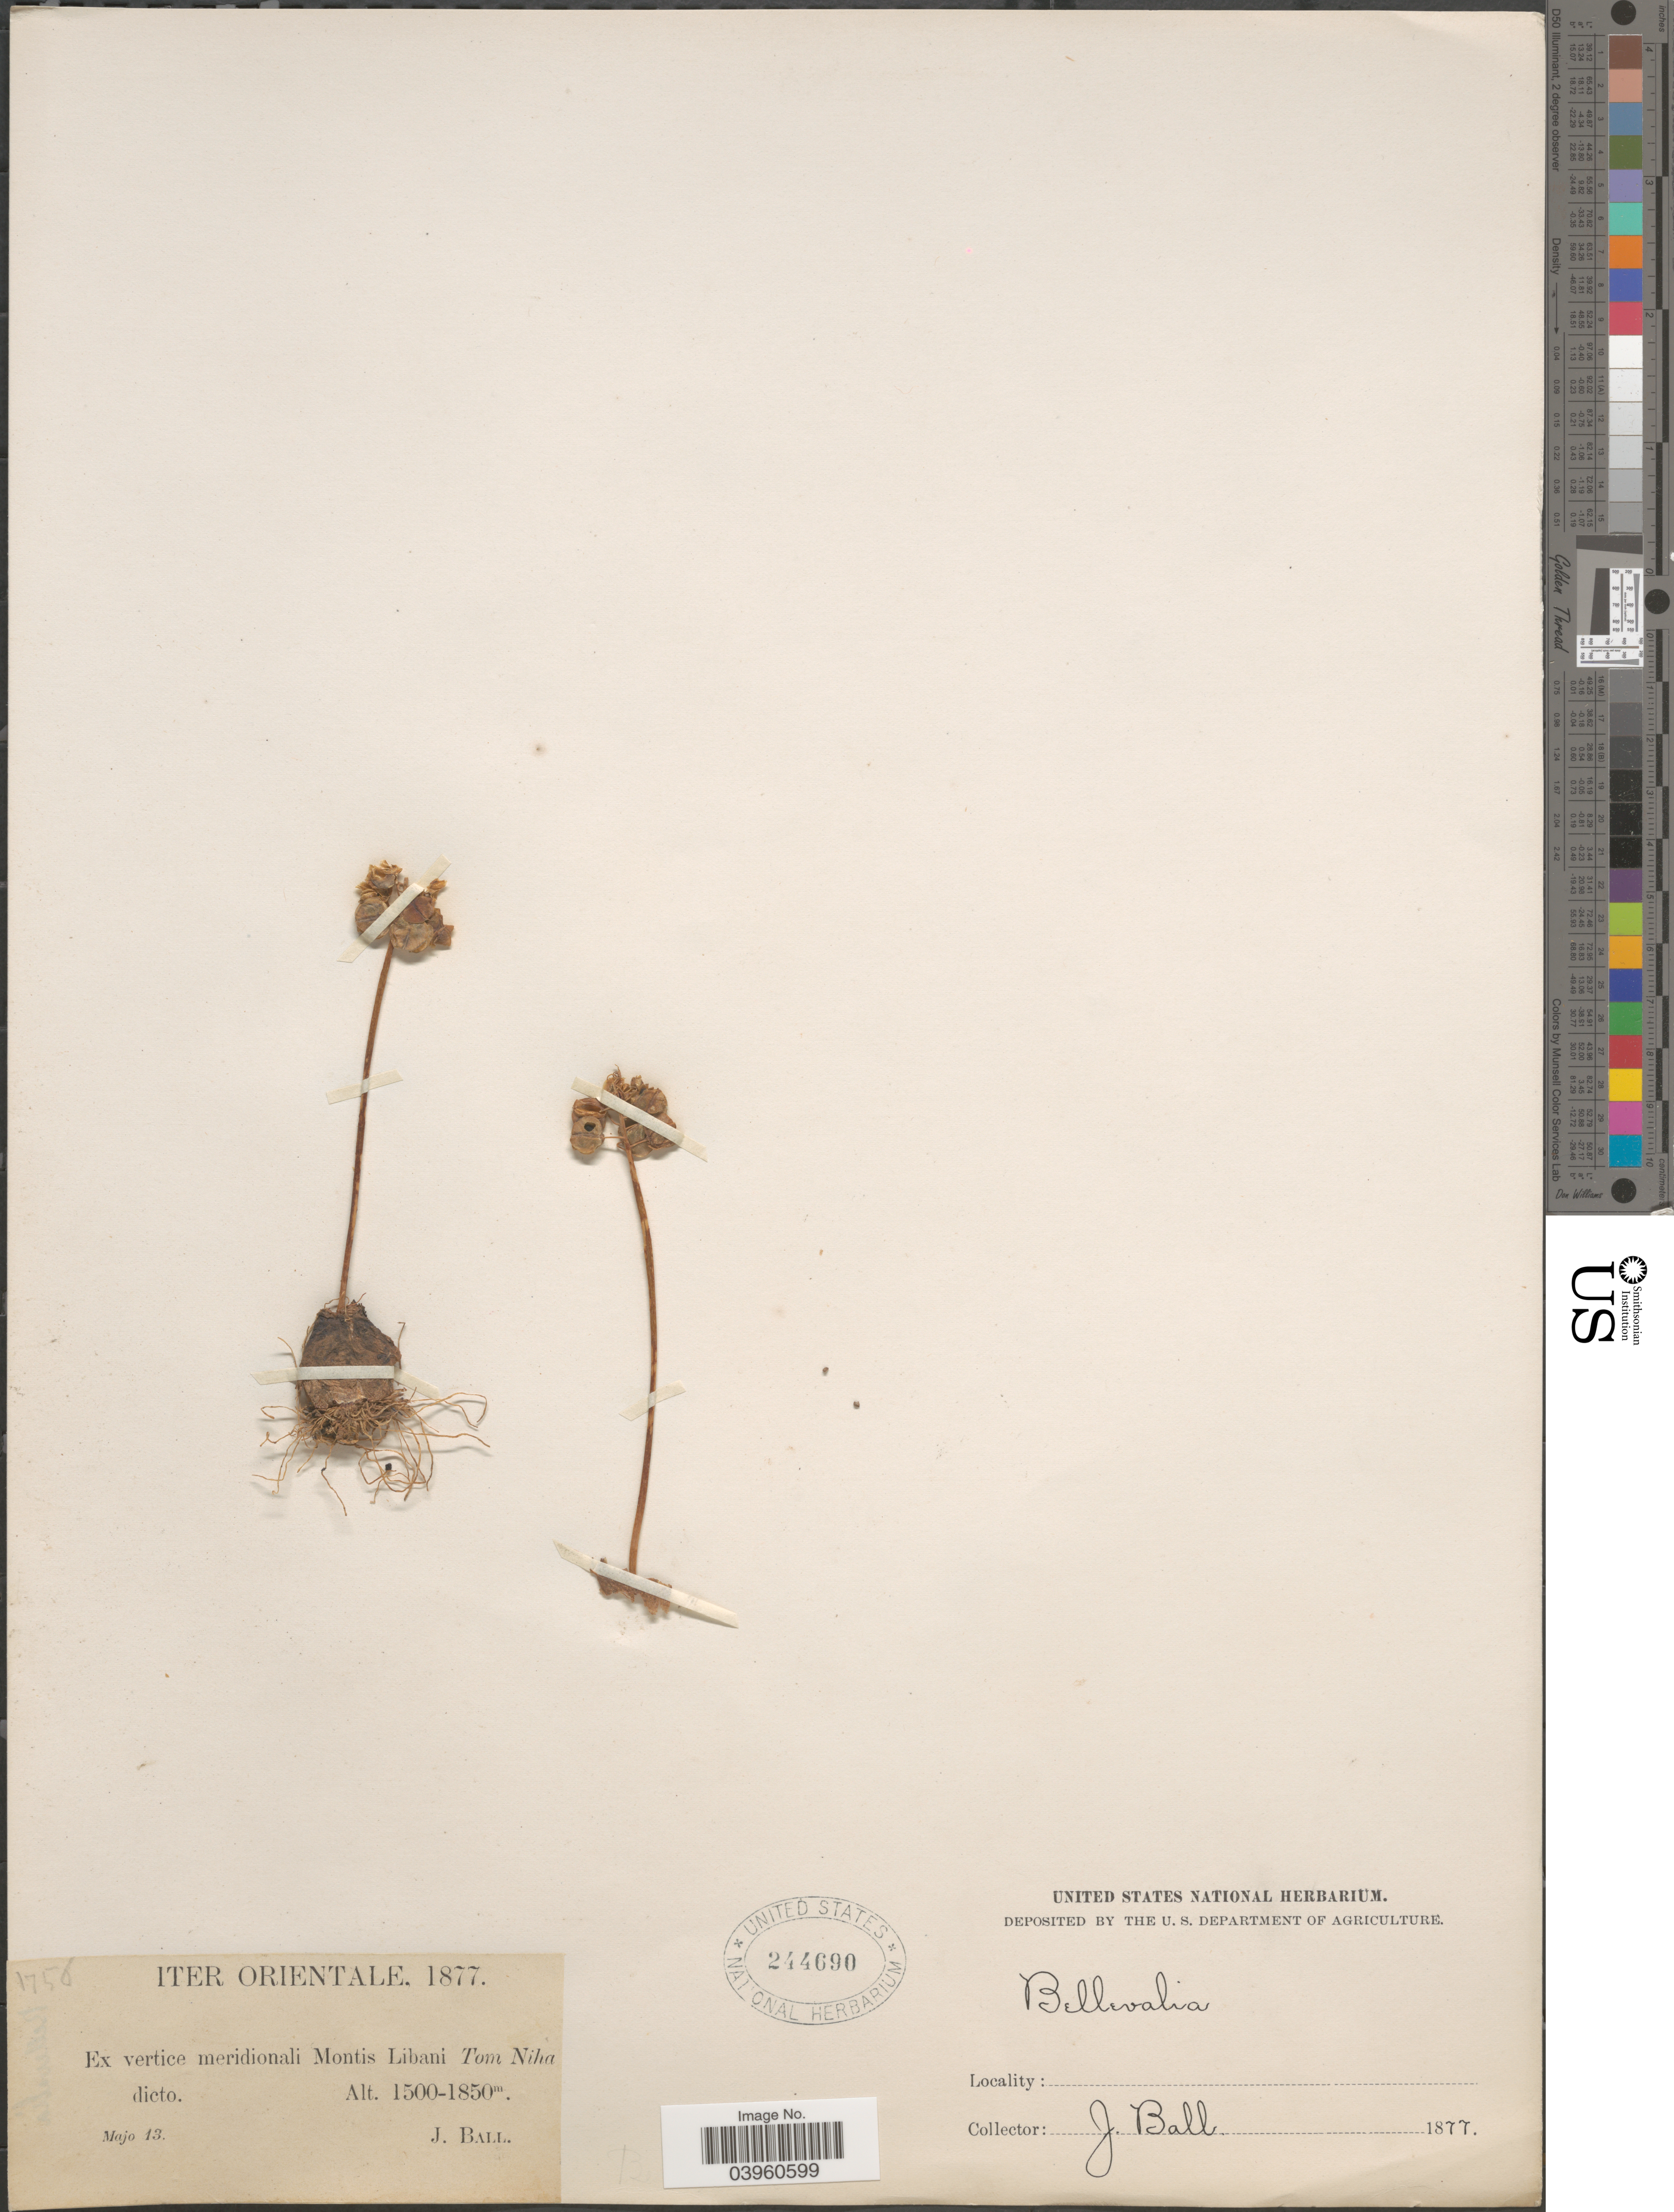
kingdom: Plantae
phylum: Tracheophyta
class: Liliopsida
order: Asparagales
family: Asparagaceae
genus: Bellevalia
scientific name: Bellevalia sp.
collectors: J. Ball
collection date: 1877-05-13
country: Lebanon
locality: Iter Orientale. Ex vertice meridionali Montis Libani Tom Niha dicto.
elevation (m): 1500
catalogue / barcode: US 244690